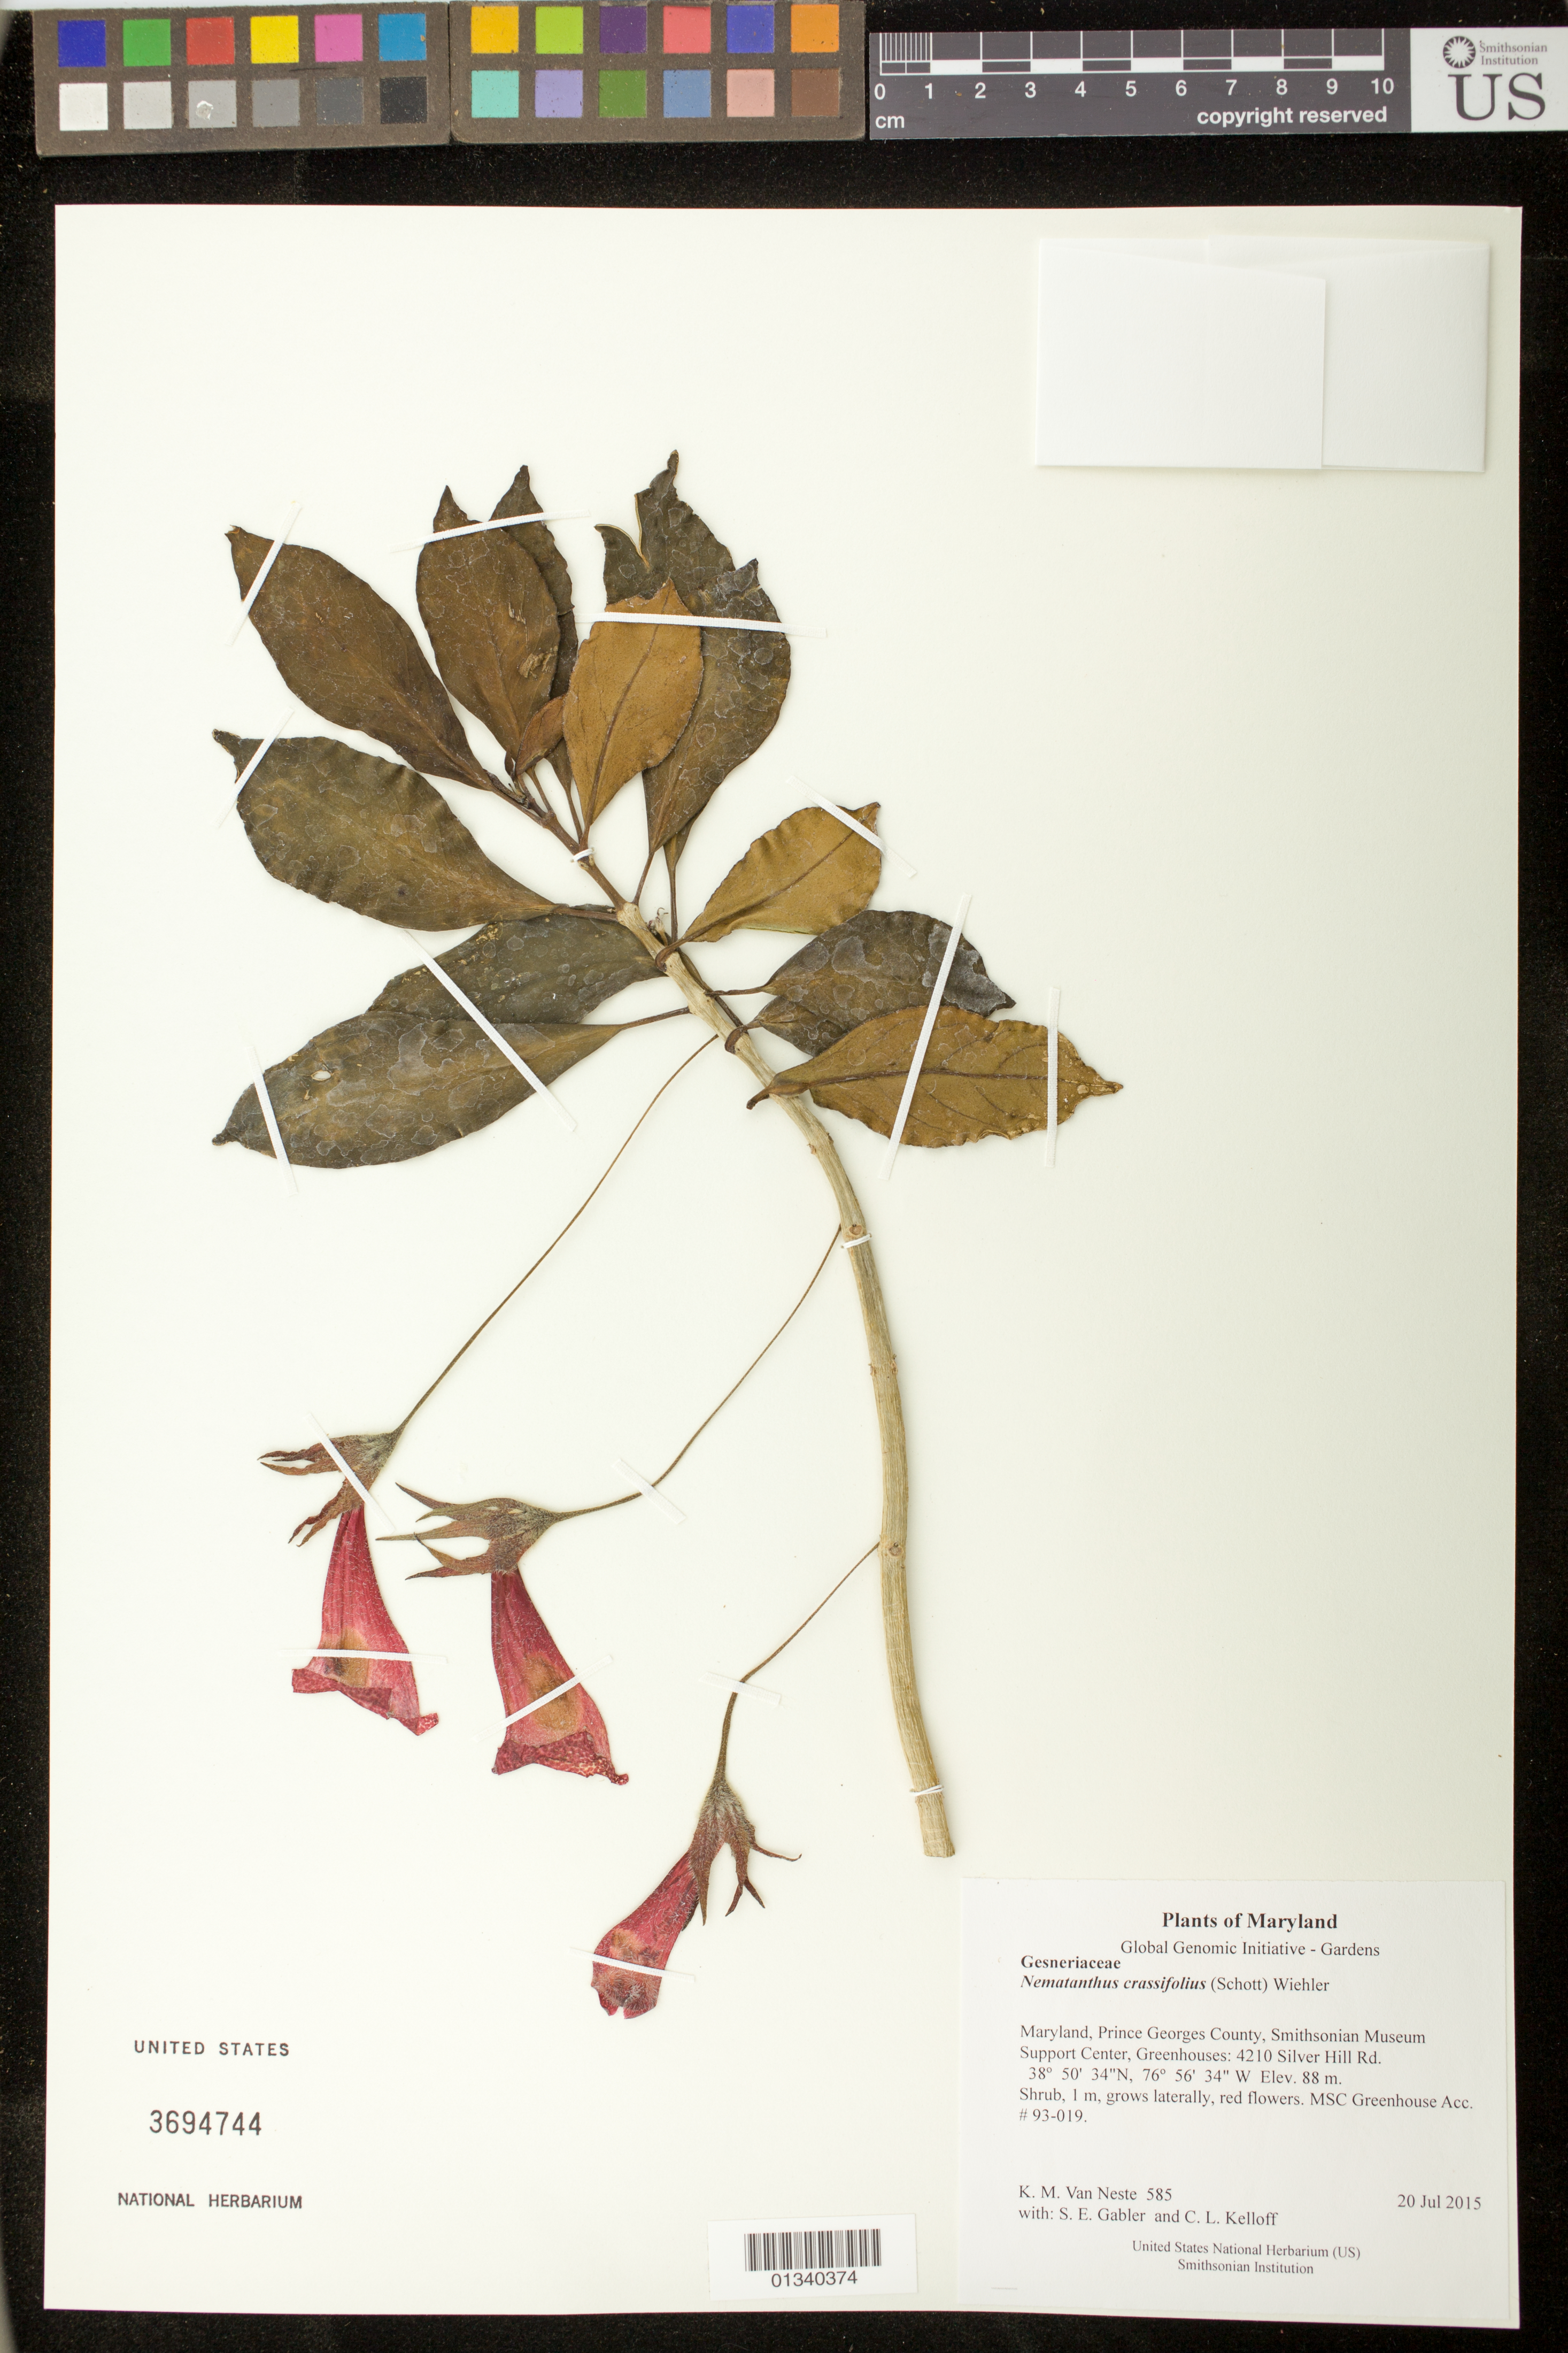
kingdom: Plantae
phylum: Tracheophyta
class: Magnoliopsida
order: Lamiales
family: Gesneriaceae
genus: Nematanthus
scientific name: Nematanthus crassifolius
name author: (Schott) Wiehler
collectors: K. M. Van Neste, S. E. Gabler & C. L. Kelloff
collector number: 585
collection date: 2015-07-20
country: United States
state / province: Maryland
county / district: Prince George's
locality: Smithsonian Museum Support Center, Greenhouses: 4210 Silver Hill Rd, Suitland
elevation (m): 88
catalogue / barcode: US 3694744